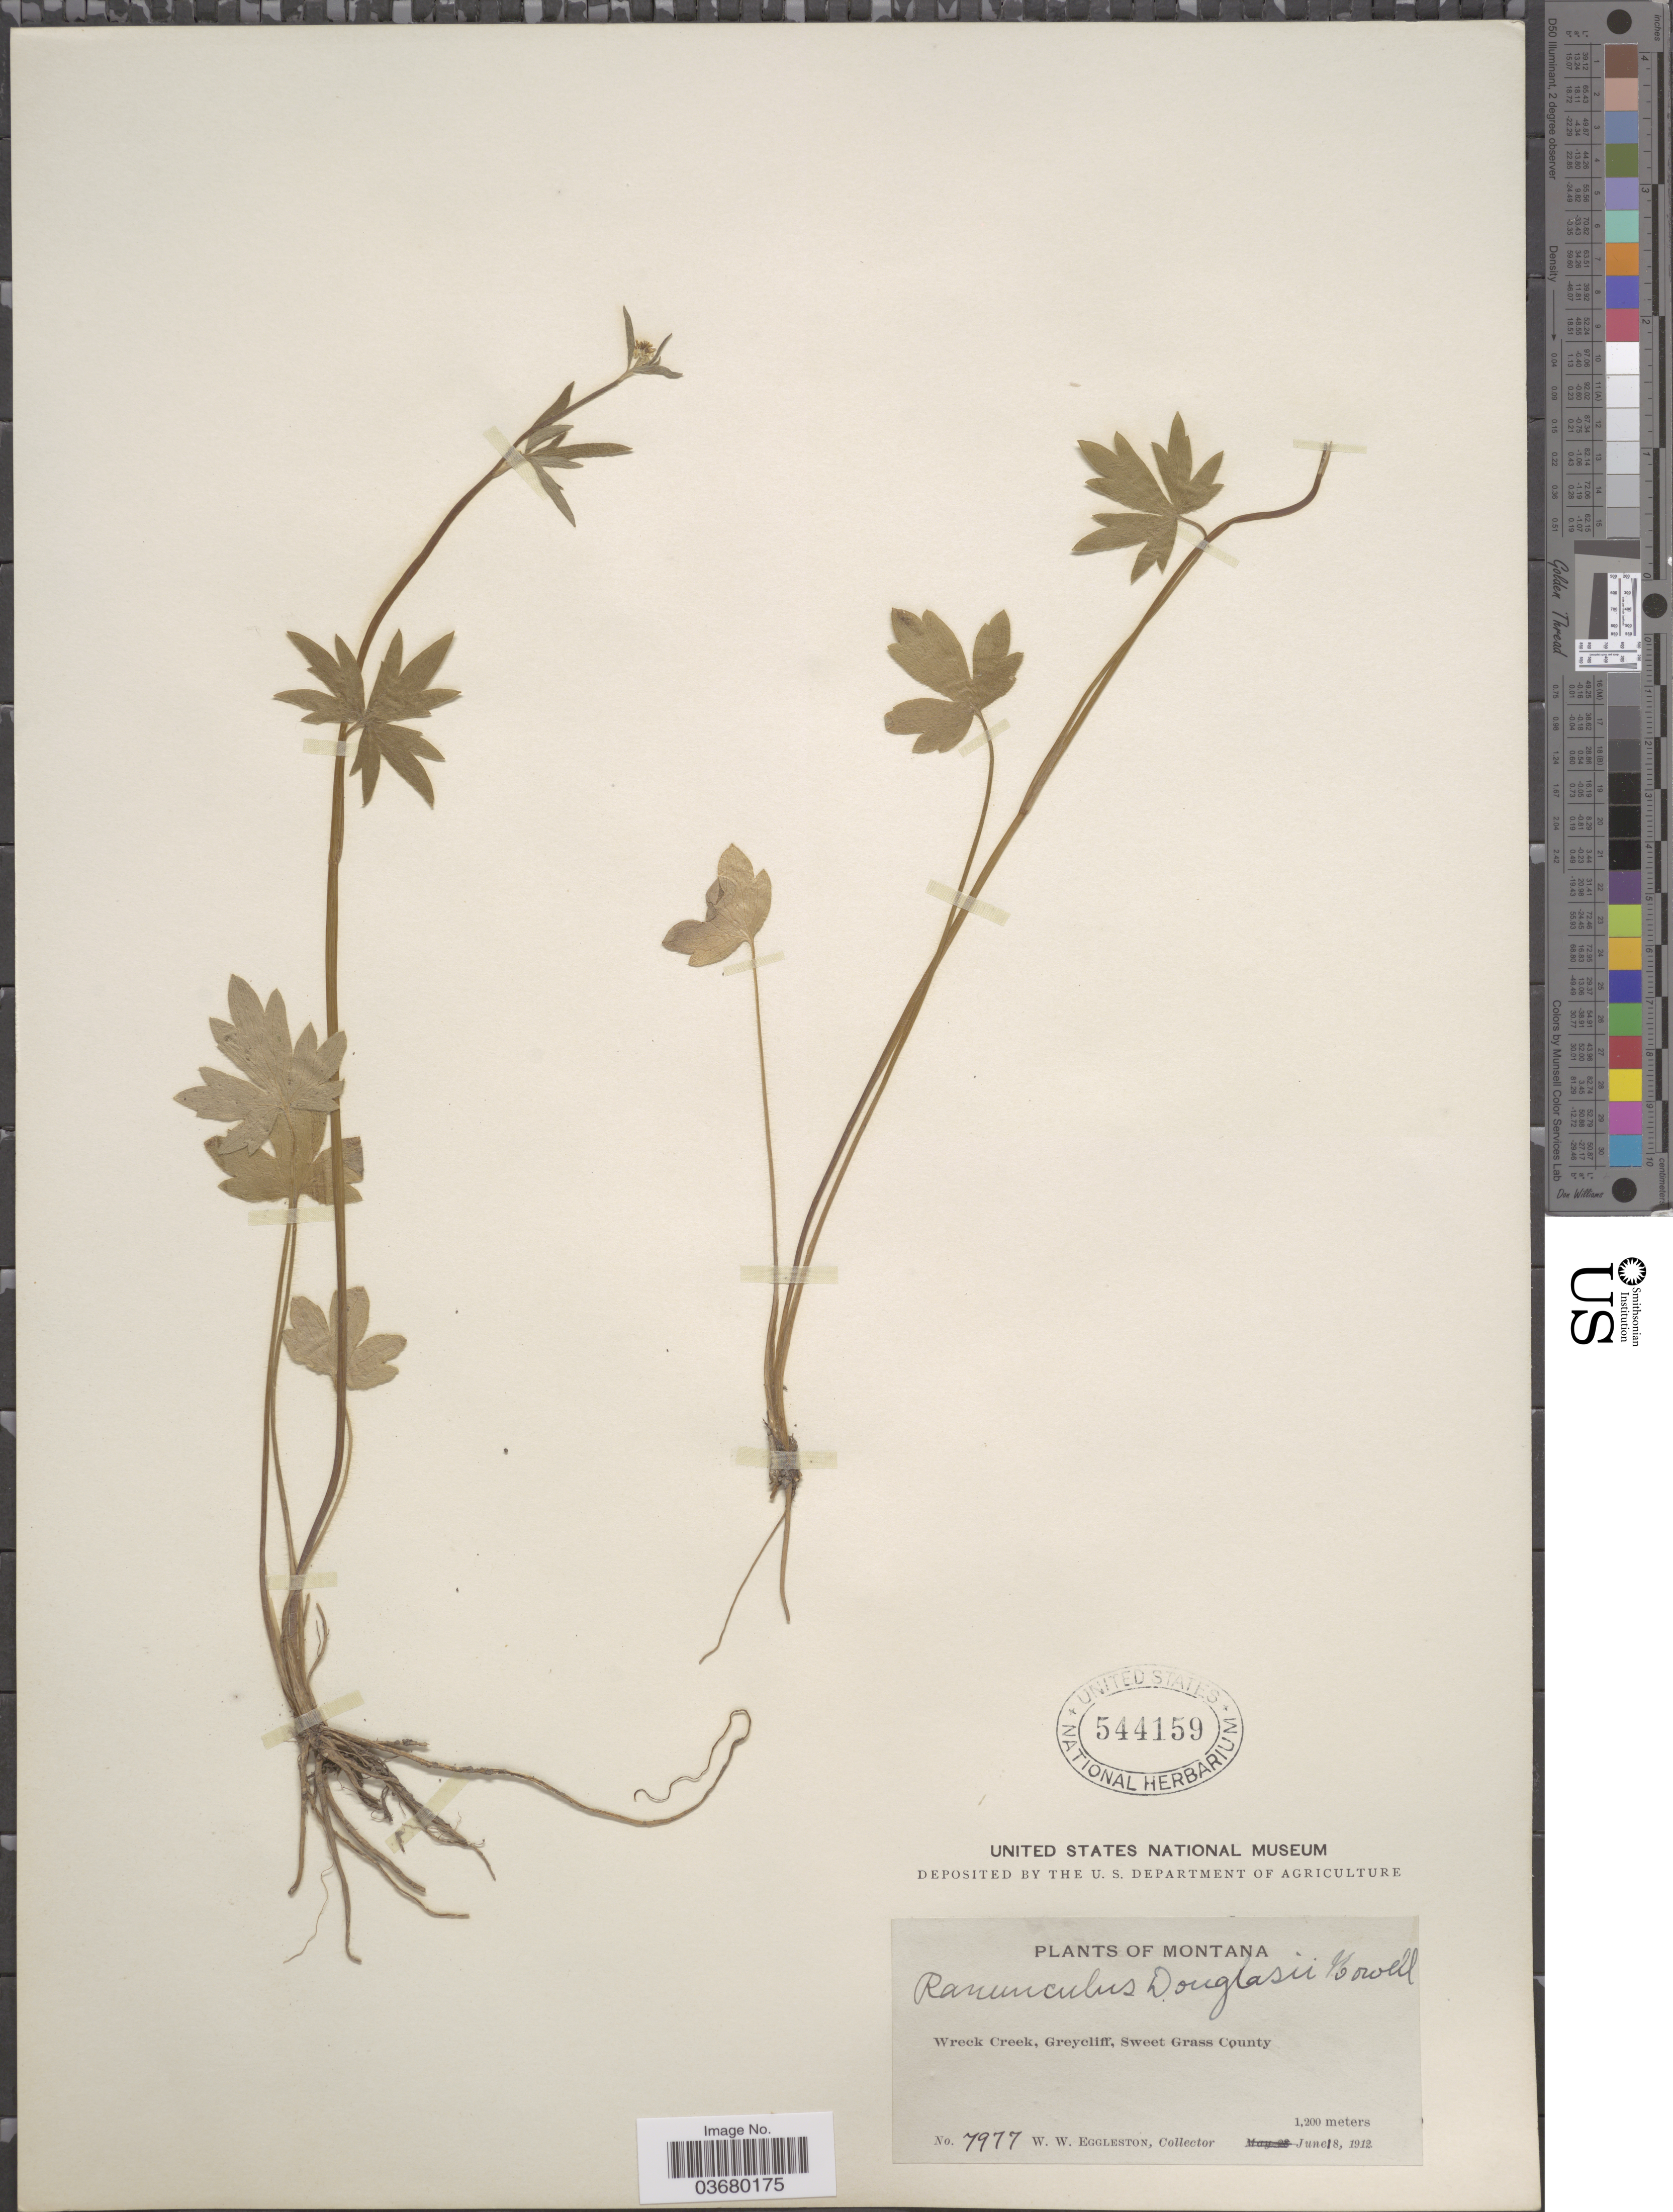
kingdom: Plantae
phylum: Tracheophyta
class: Magnoliopsida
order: Ranunculales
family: Ranunculaceae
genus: Ranunculus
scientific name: Ranunculus bongardii var. tenellus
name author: (A. Gray) Greene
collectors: W. W. Eggleston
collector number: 7977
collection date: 1912-06-18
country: United States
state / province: Montana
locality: Wreck Creek, Greycliff, Sweet Grass County.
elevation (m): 1200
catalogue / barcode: US 544159